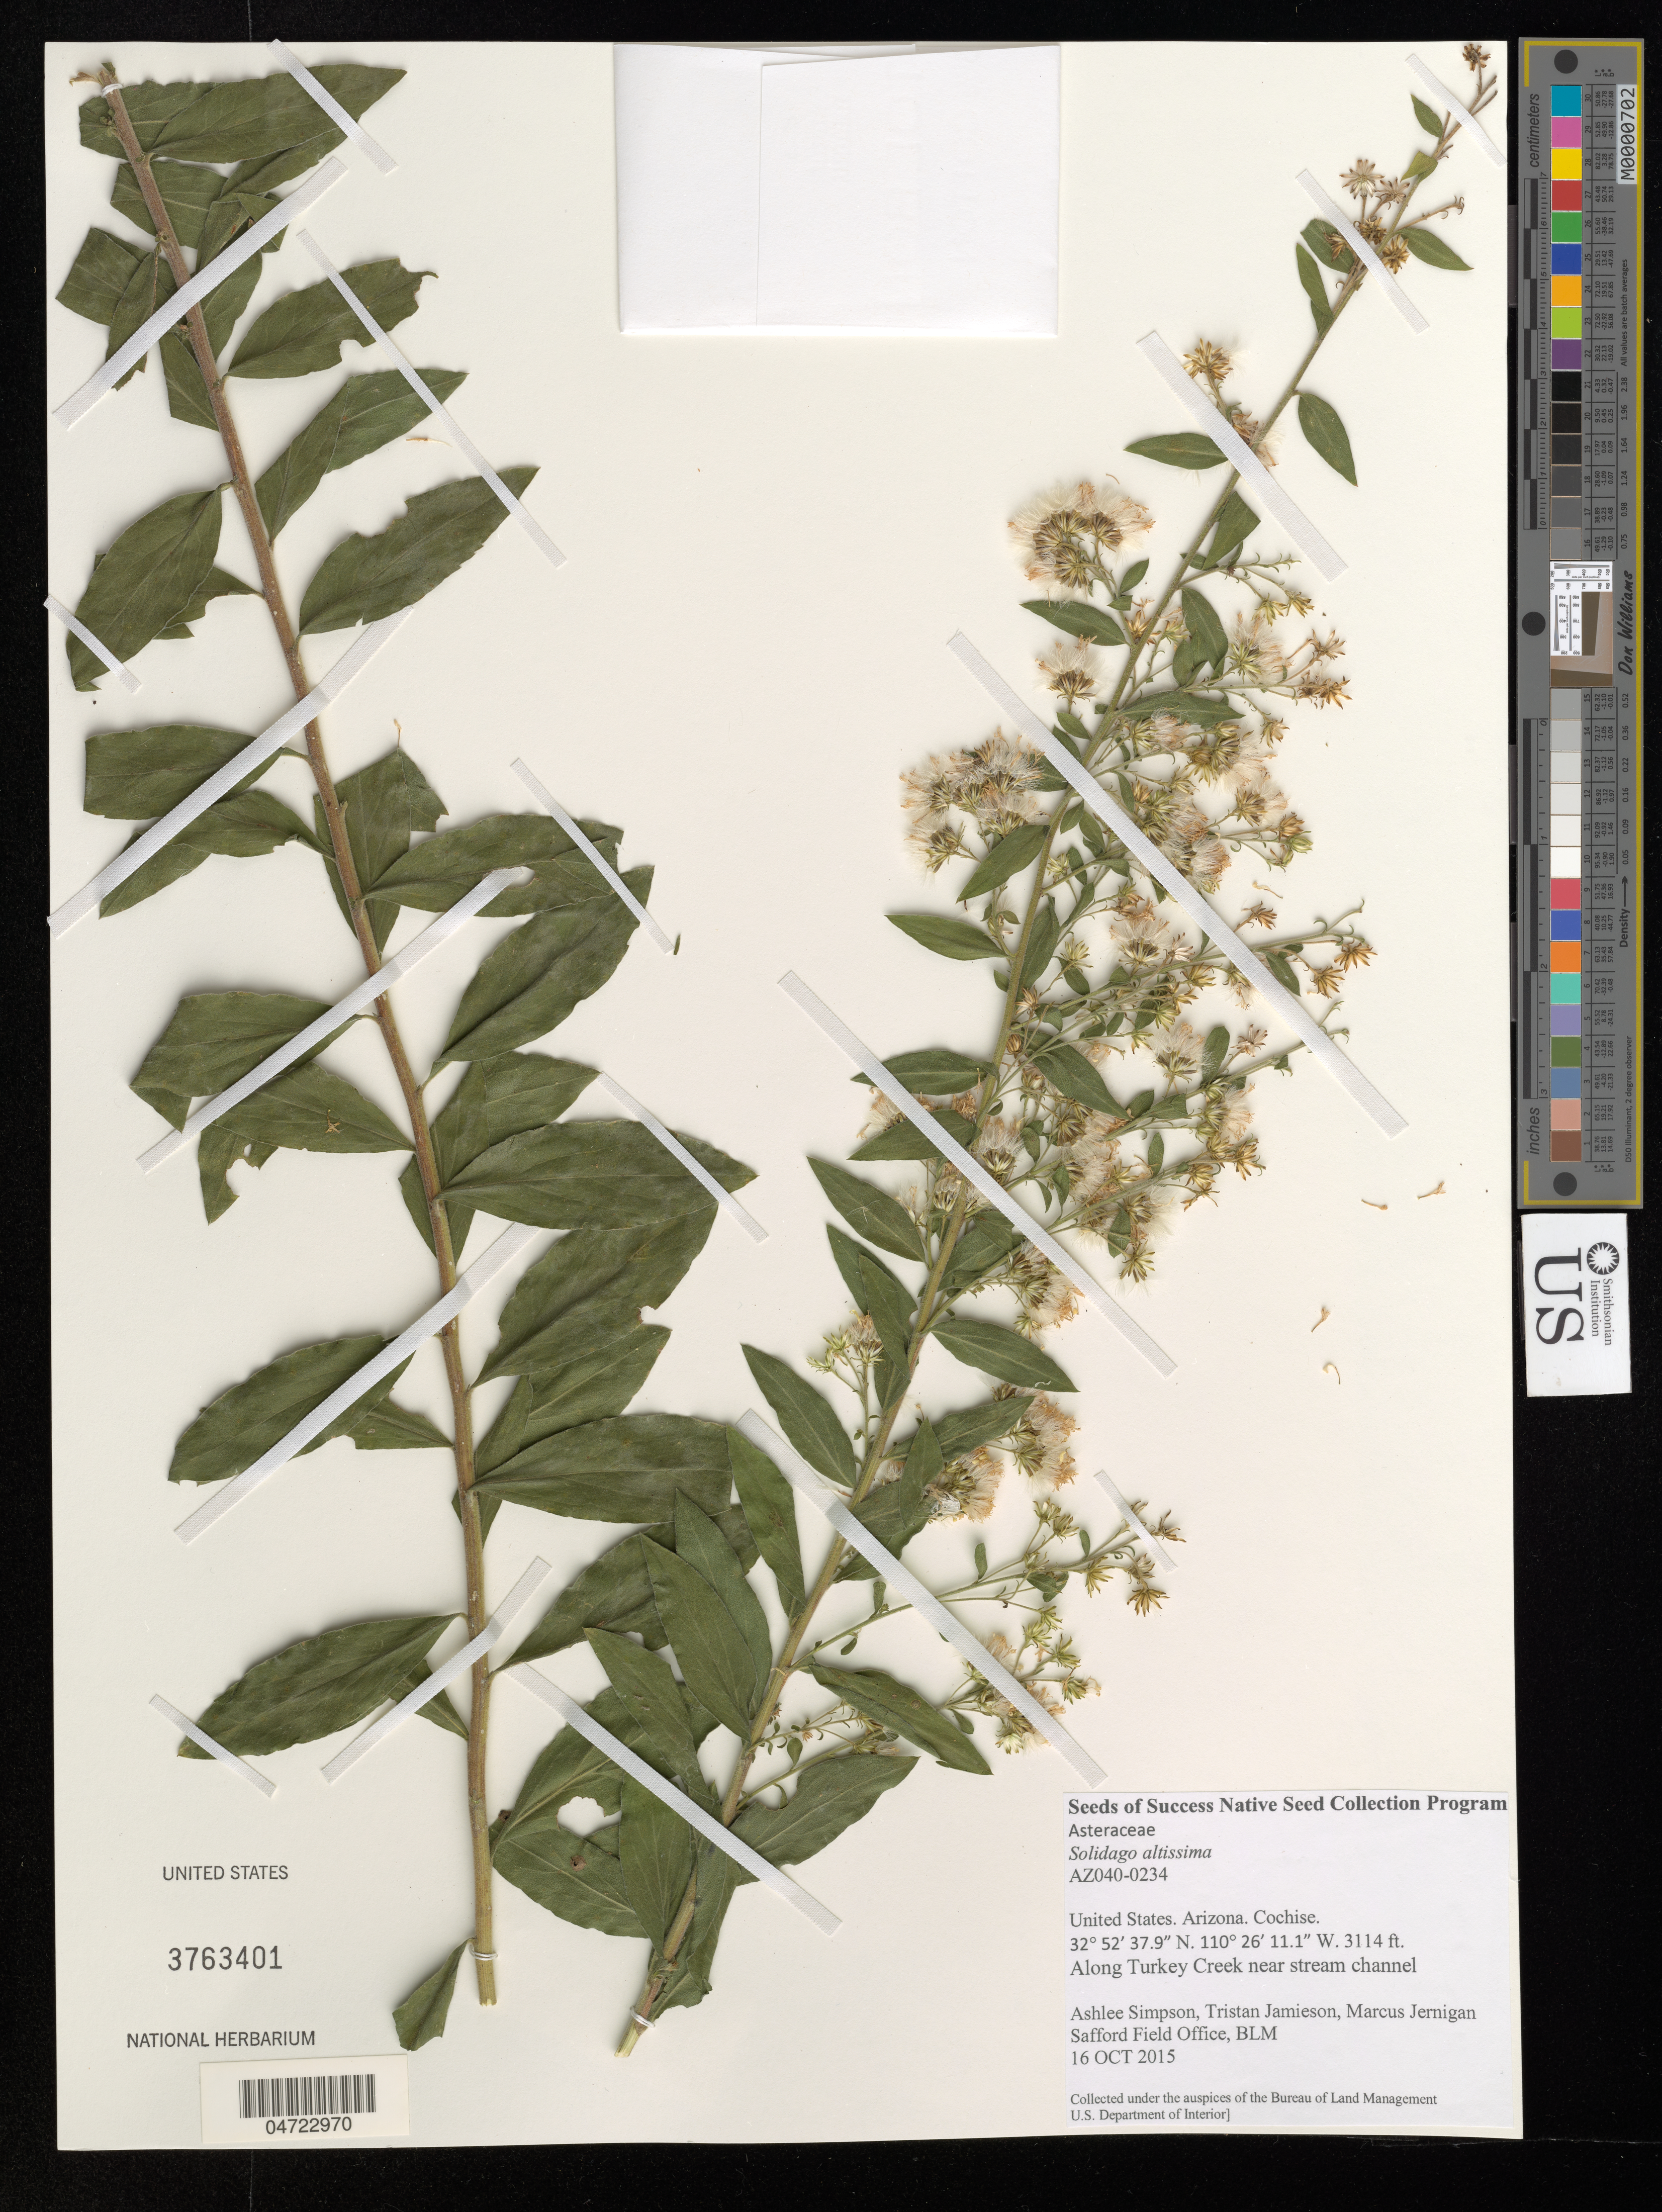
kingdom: Plantae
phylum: Tracheophyta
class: Magnoliopsida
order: Asterales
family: Asteraceae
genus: Solidago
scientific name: Solidago altissima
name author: L.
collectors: A. Simpson, T. Jamieson & M. Jernigan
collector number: AZ040-0234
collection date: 2015-10-16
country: United States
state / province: Arizona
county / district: Cochise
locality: Cochise. Along Turkey Creek near stream channel.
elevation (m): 949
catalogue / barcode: US 3763401